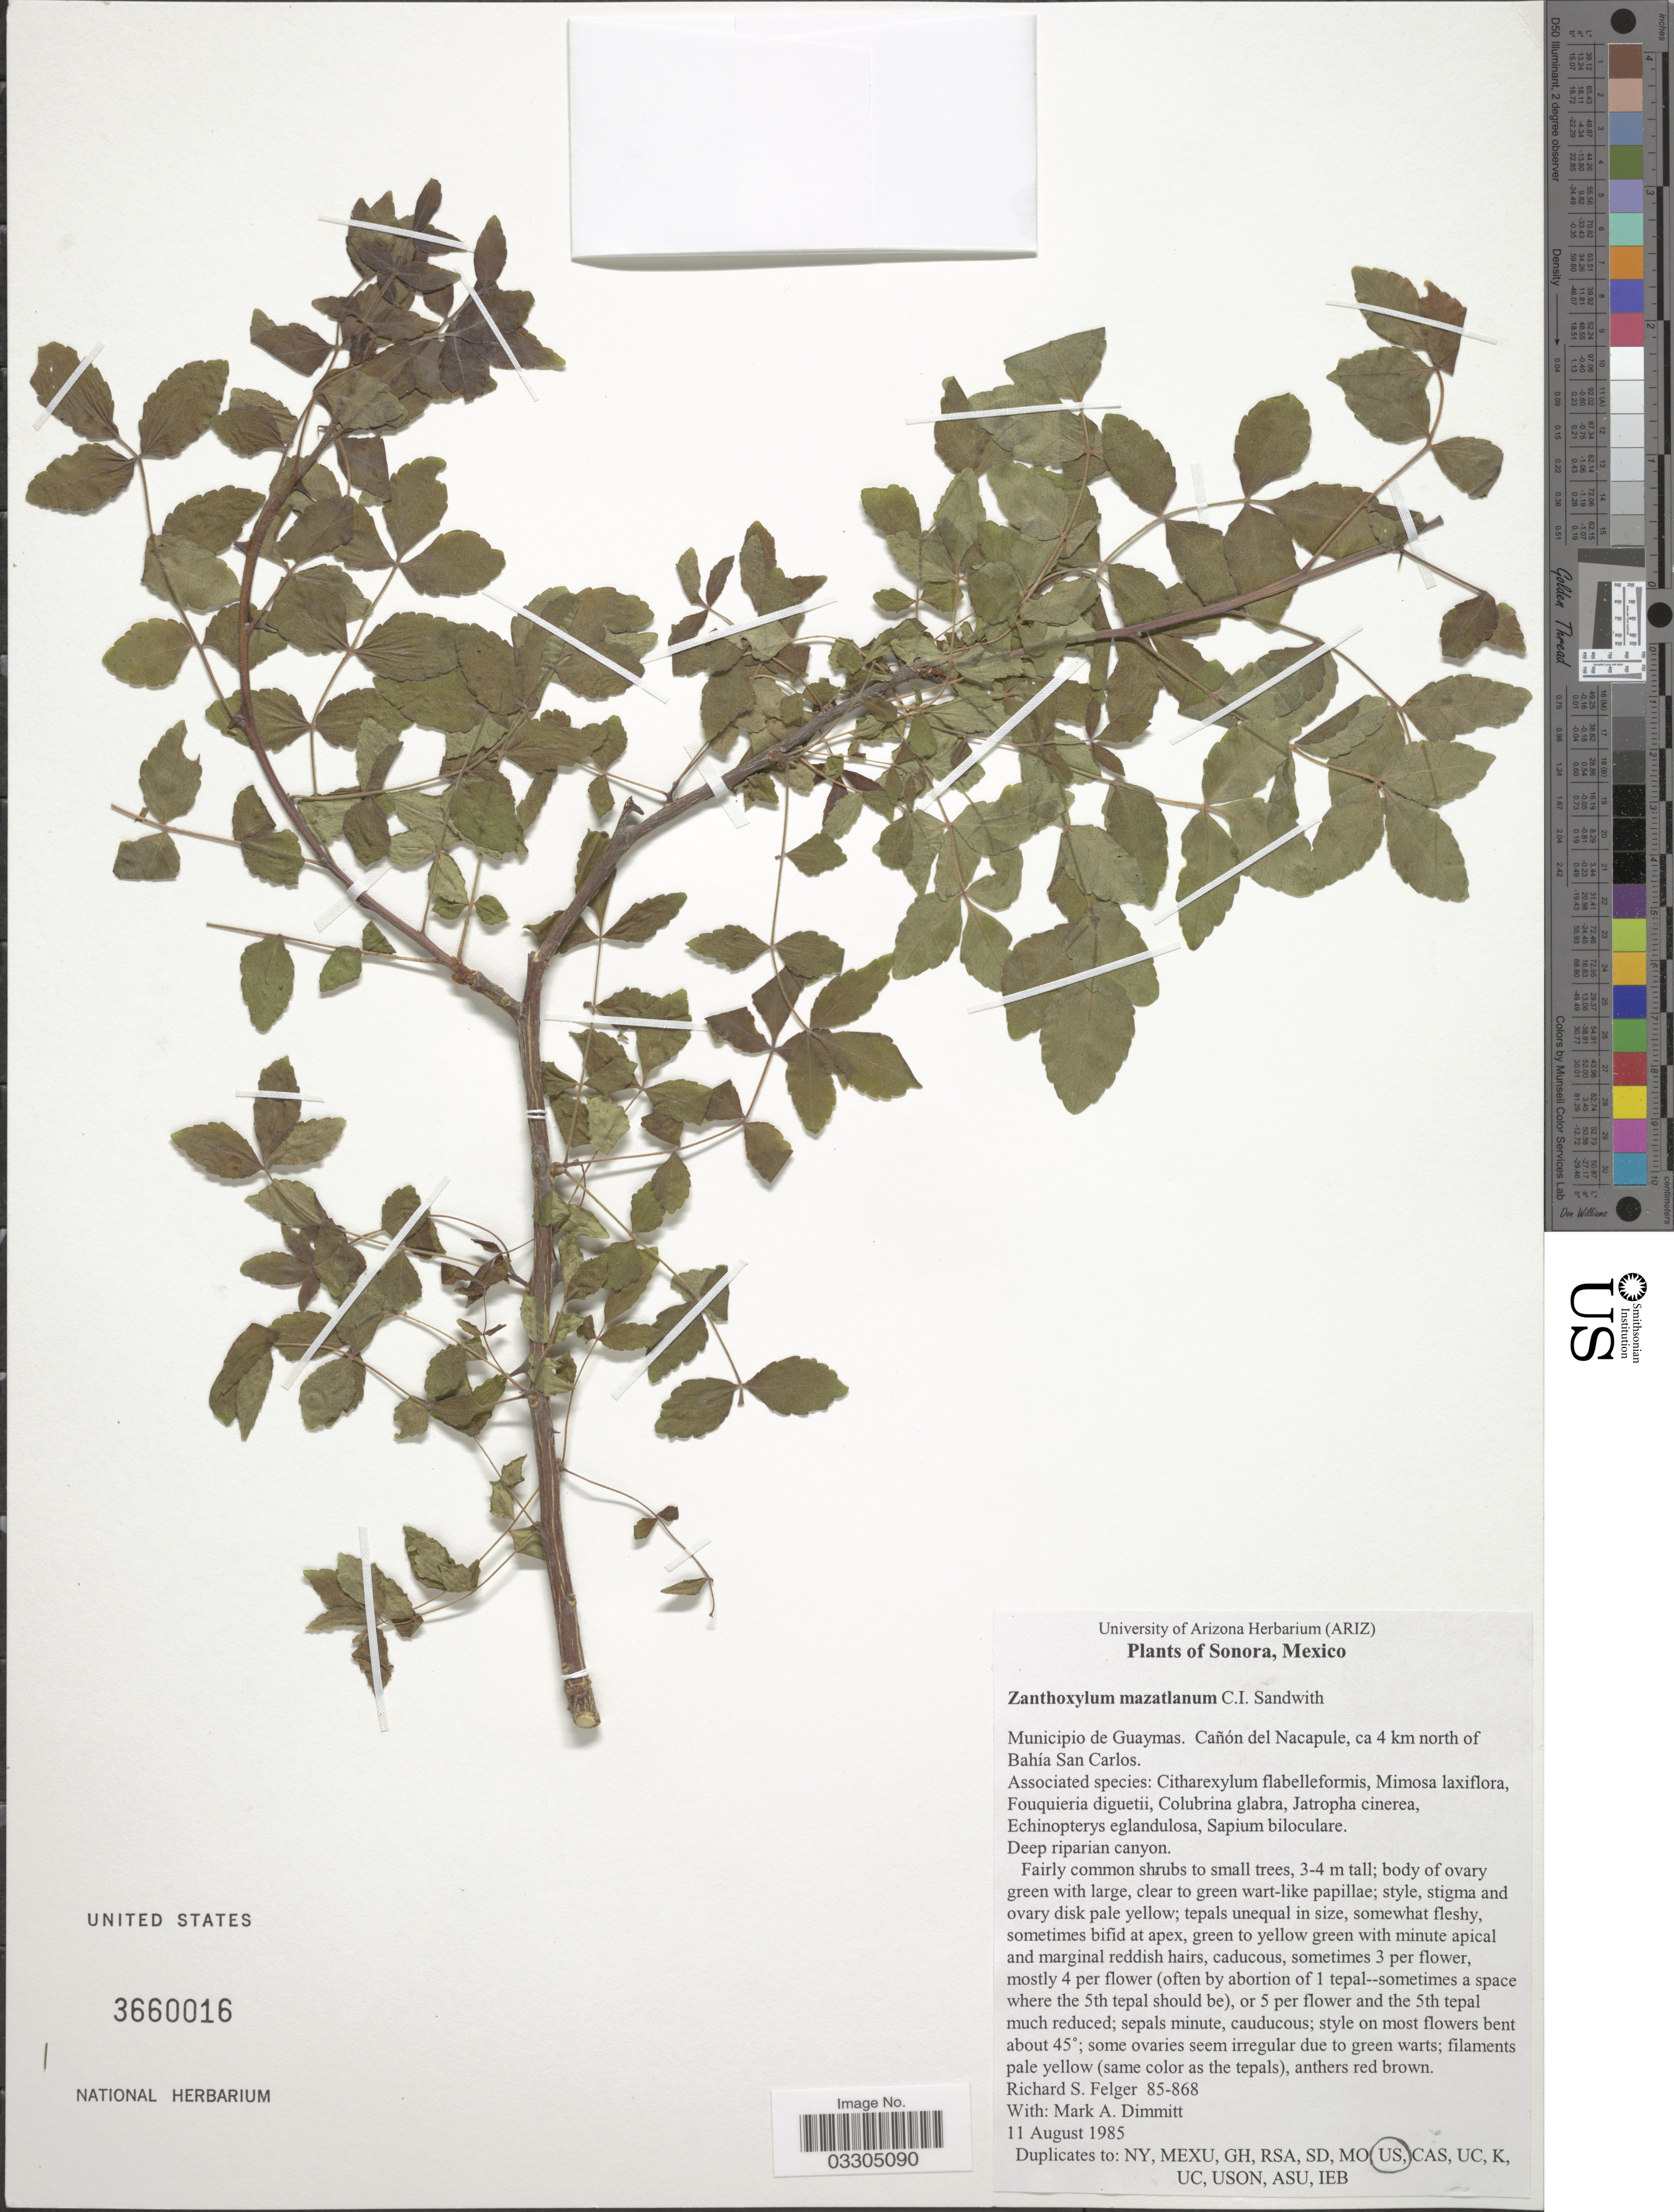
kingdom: Plantae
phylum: Tracheophyta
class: Magnoliopsida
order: Sapindales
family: Rutaceae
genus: Zanthoxylum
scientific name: Zanthoxylum mazatlanum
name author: Sandwith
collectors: R. S. Felger & M. Dimmitt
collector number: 85-868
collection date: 1985-08-11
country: Mexico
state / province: Sonora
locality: Municipio de Guaymas. Cañón del Nacapule, ca 4 km north of Bahía San Carlos.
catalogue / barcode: US 3660016